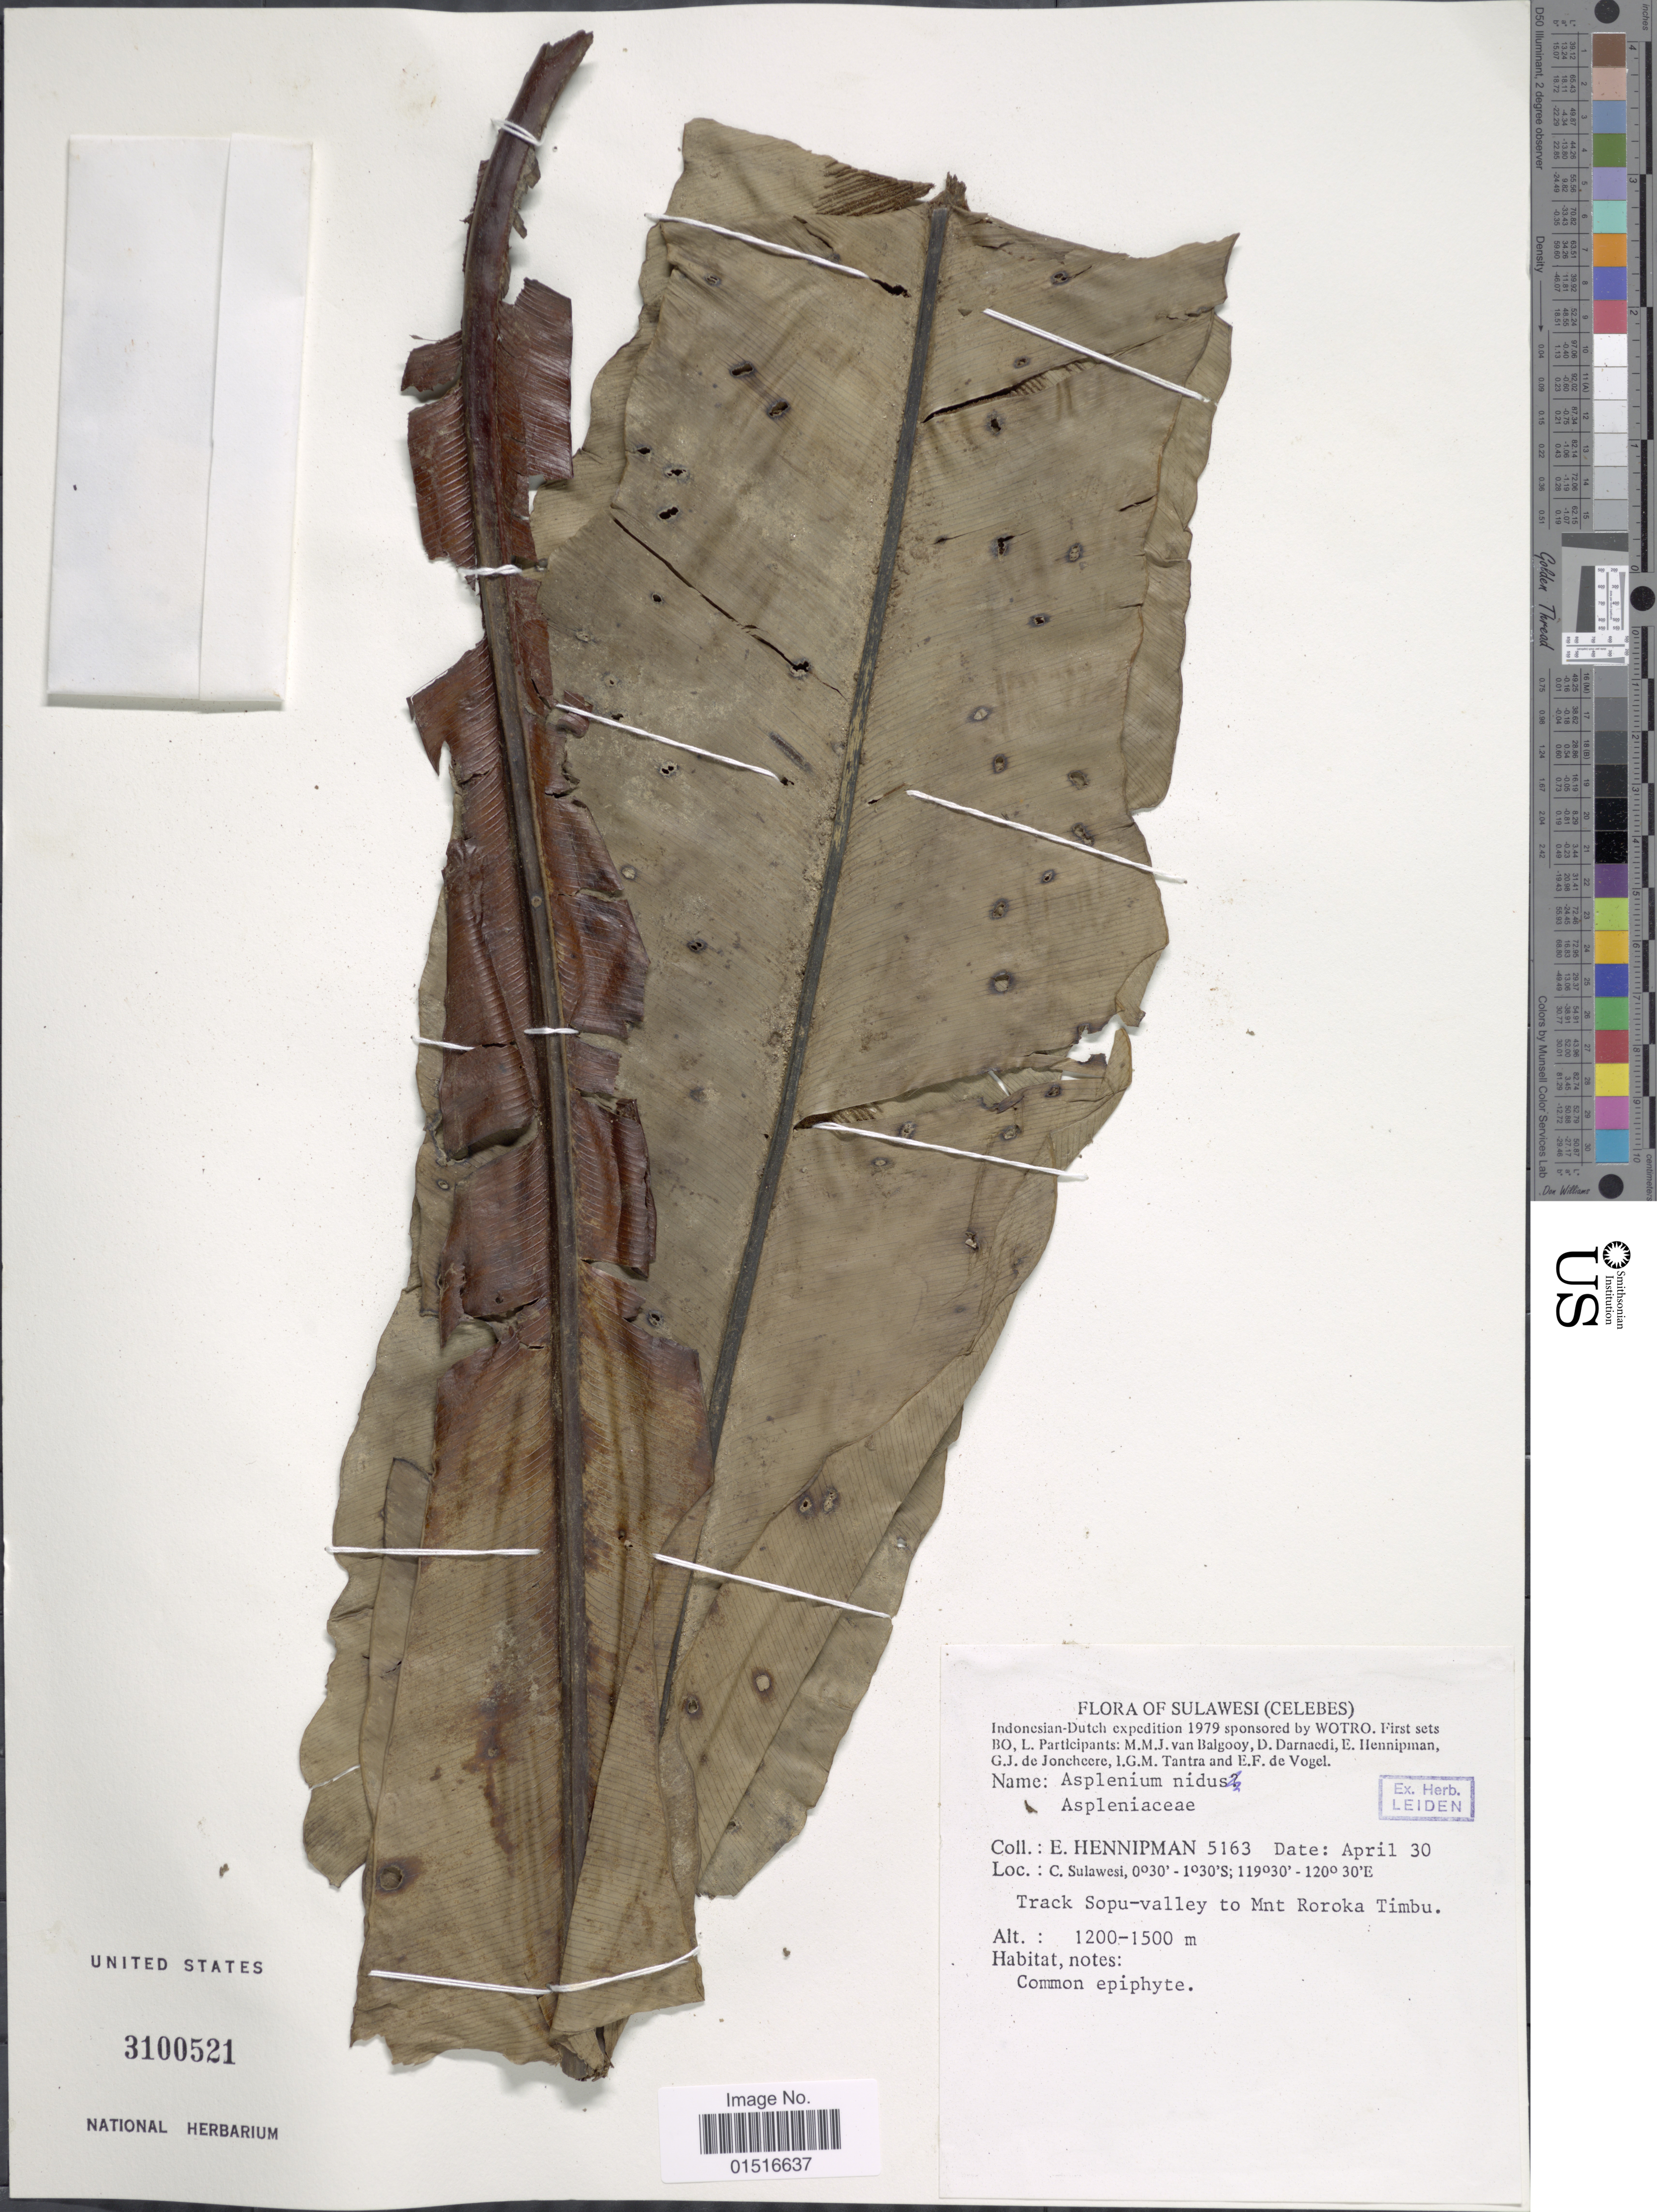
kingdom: Plantae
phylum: Tracheophyta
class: Polypodiopsida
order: Polypodiales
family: Aspleniaceae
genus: Asplenium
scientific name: Asplenium nidus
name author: L.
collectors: E. Hennipman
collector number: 5163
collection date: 1979-04-30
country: Indonesia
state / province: Sulawesi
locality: Sulawesi (Celebes), c. Sulawesi, Track Sopu-valley to Mnt Roroka Timbu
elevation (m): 1200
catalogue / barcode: US 3100521